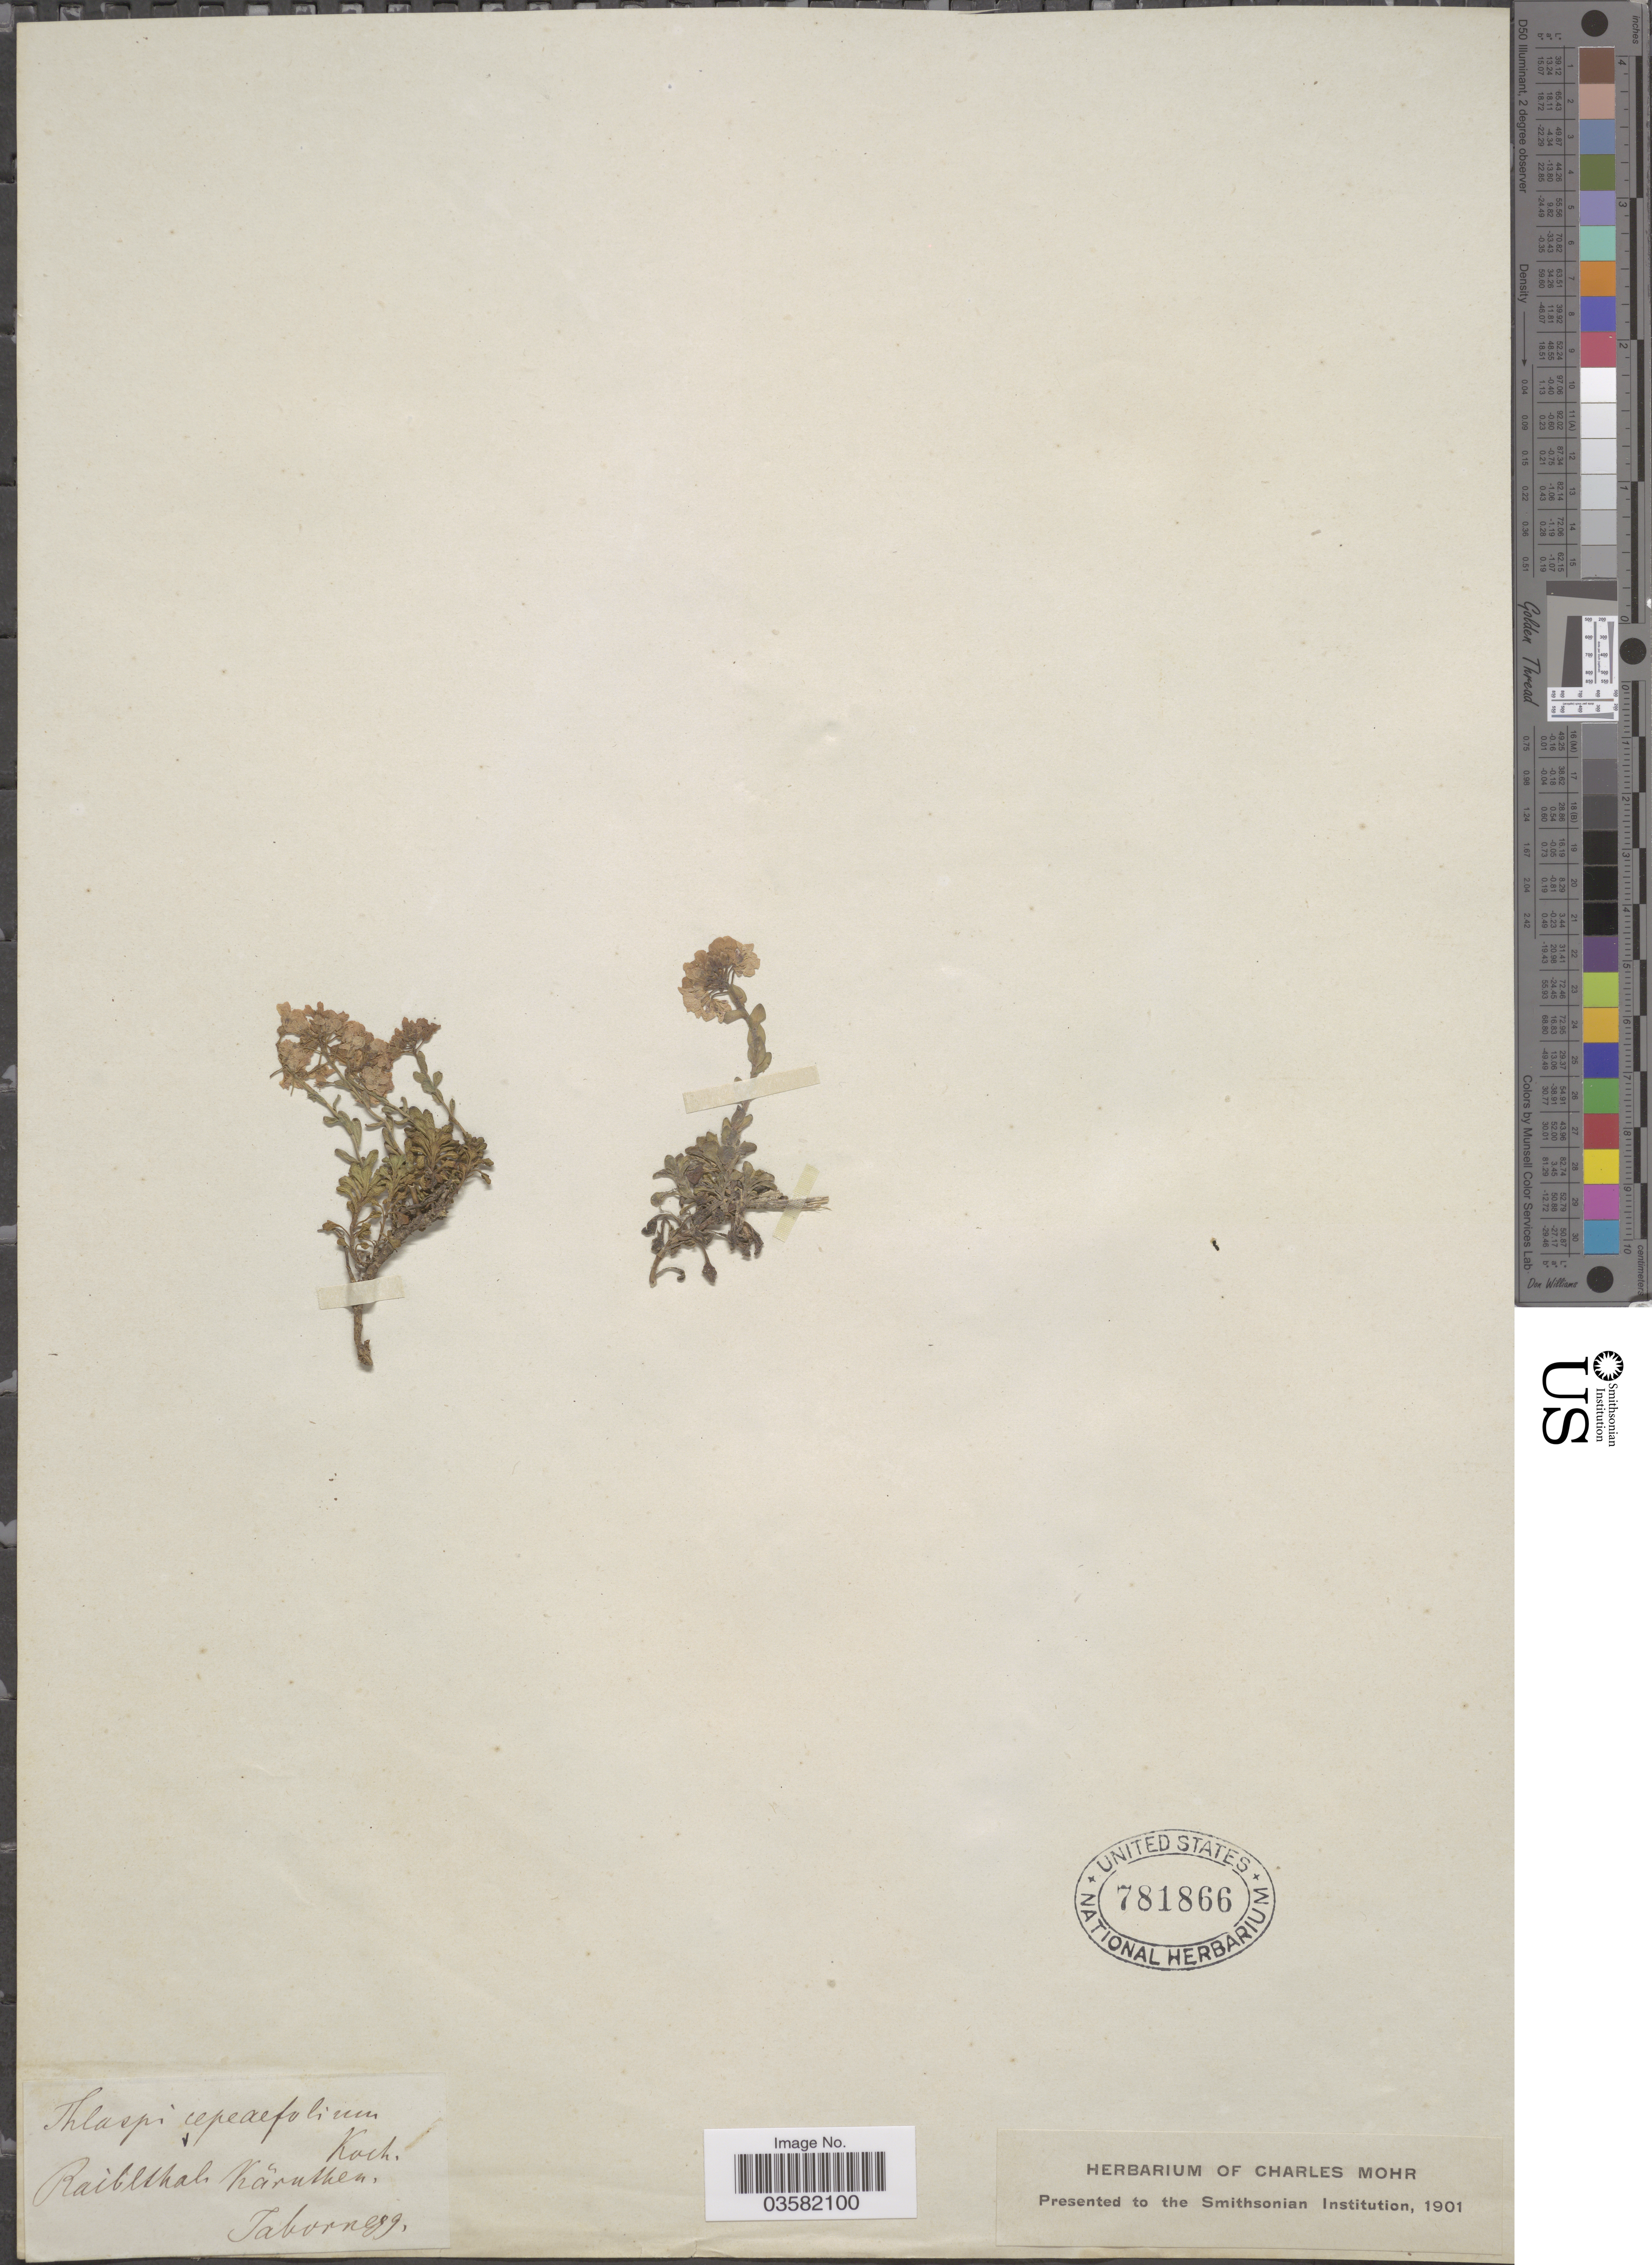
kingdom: Plantae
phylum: Tracheophyta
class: Magnoliopsida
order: Brassicales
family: Brassicaceae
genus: Thlaspi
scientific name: Thlaspi cepaeifolium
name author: (Wulfen) W.D.J. Koch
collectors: Jabornegg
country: Austria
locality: Raiblthal. Käruthen. [interpreted]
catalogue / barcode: US 781866